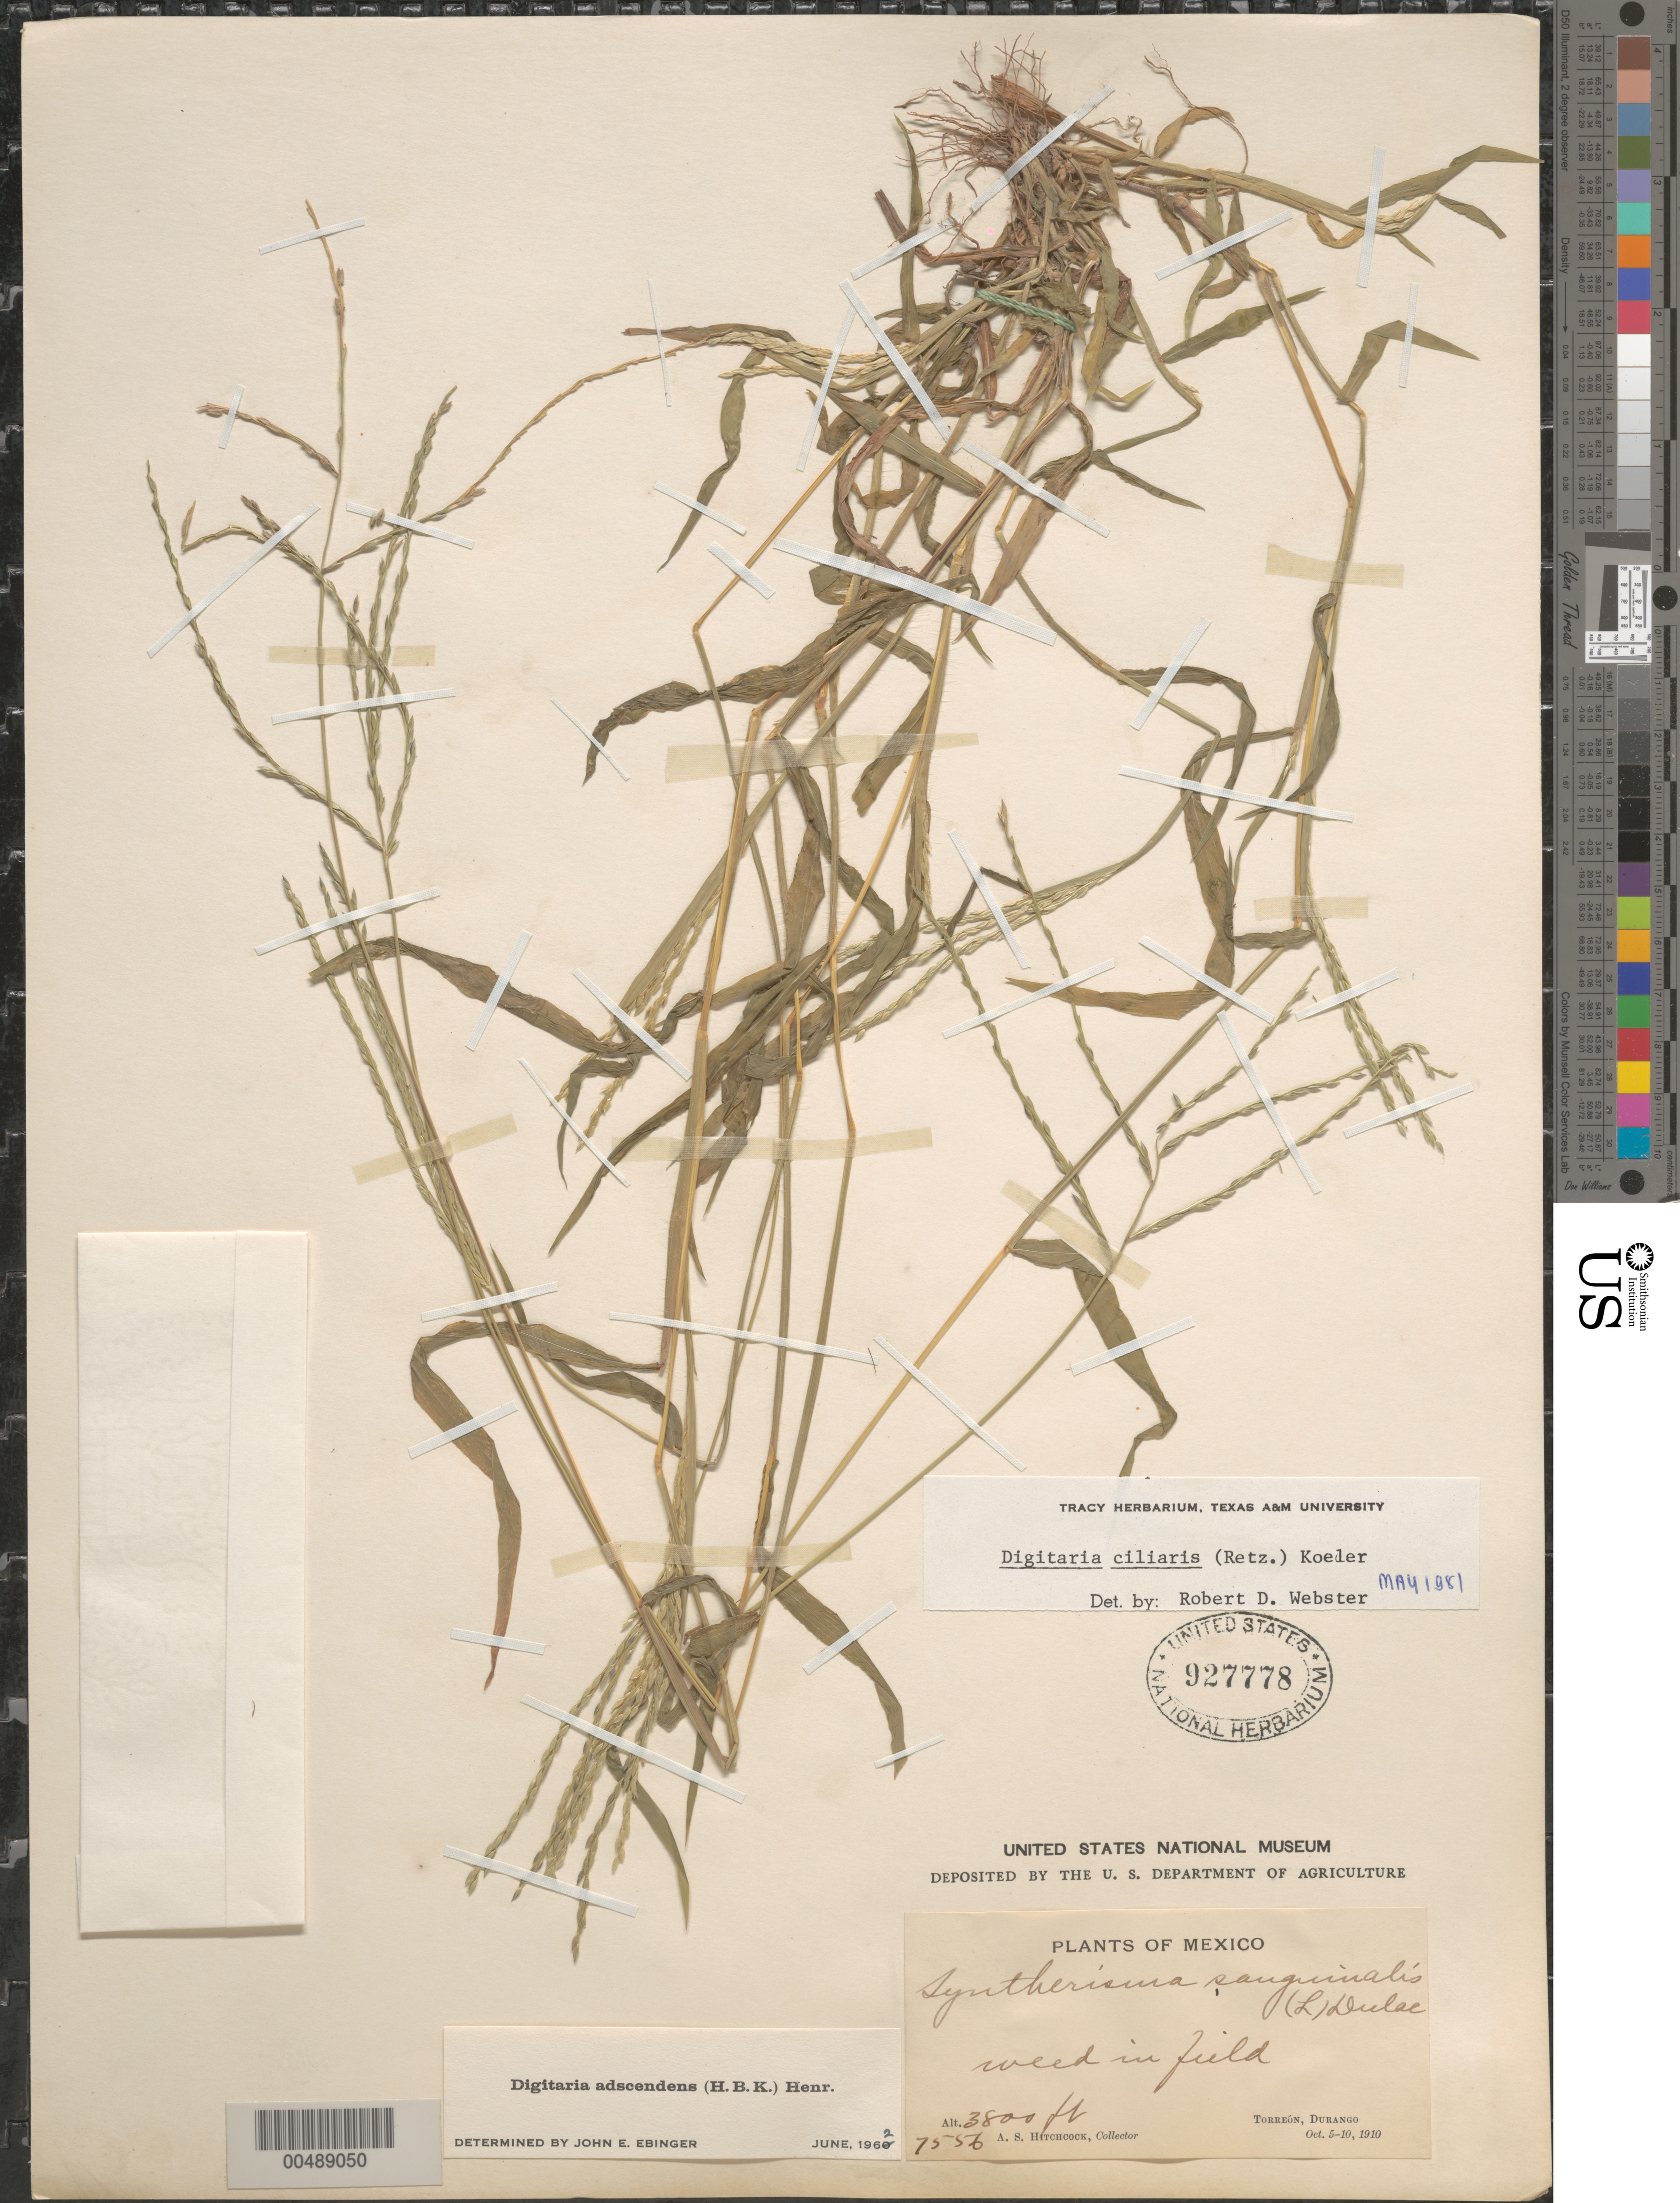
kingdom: Plantae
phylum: Tracheophyta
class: Liliopsida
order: Poales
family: Poaceae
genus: Digitaria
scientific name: Digitaria ciliaris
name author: (Retz.) Koeler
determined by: Webster, Robert D.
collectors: A. S. Hitchcock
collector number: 7556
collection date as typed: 5 Oct 1910 to 10 Oct 1910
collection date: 1910-10-05/1910-10-10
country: Mexico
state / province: Durango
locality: Torreón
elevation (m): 1158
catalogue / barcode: US 927778